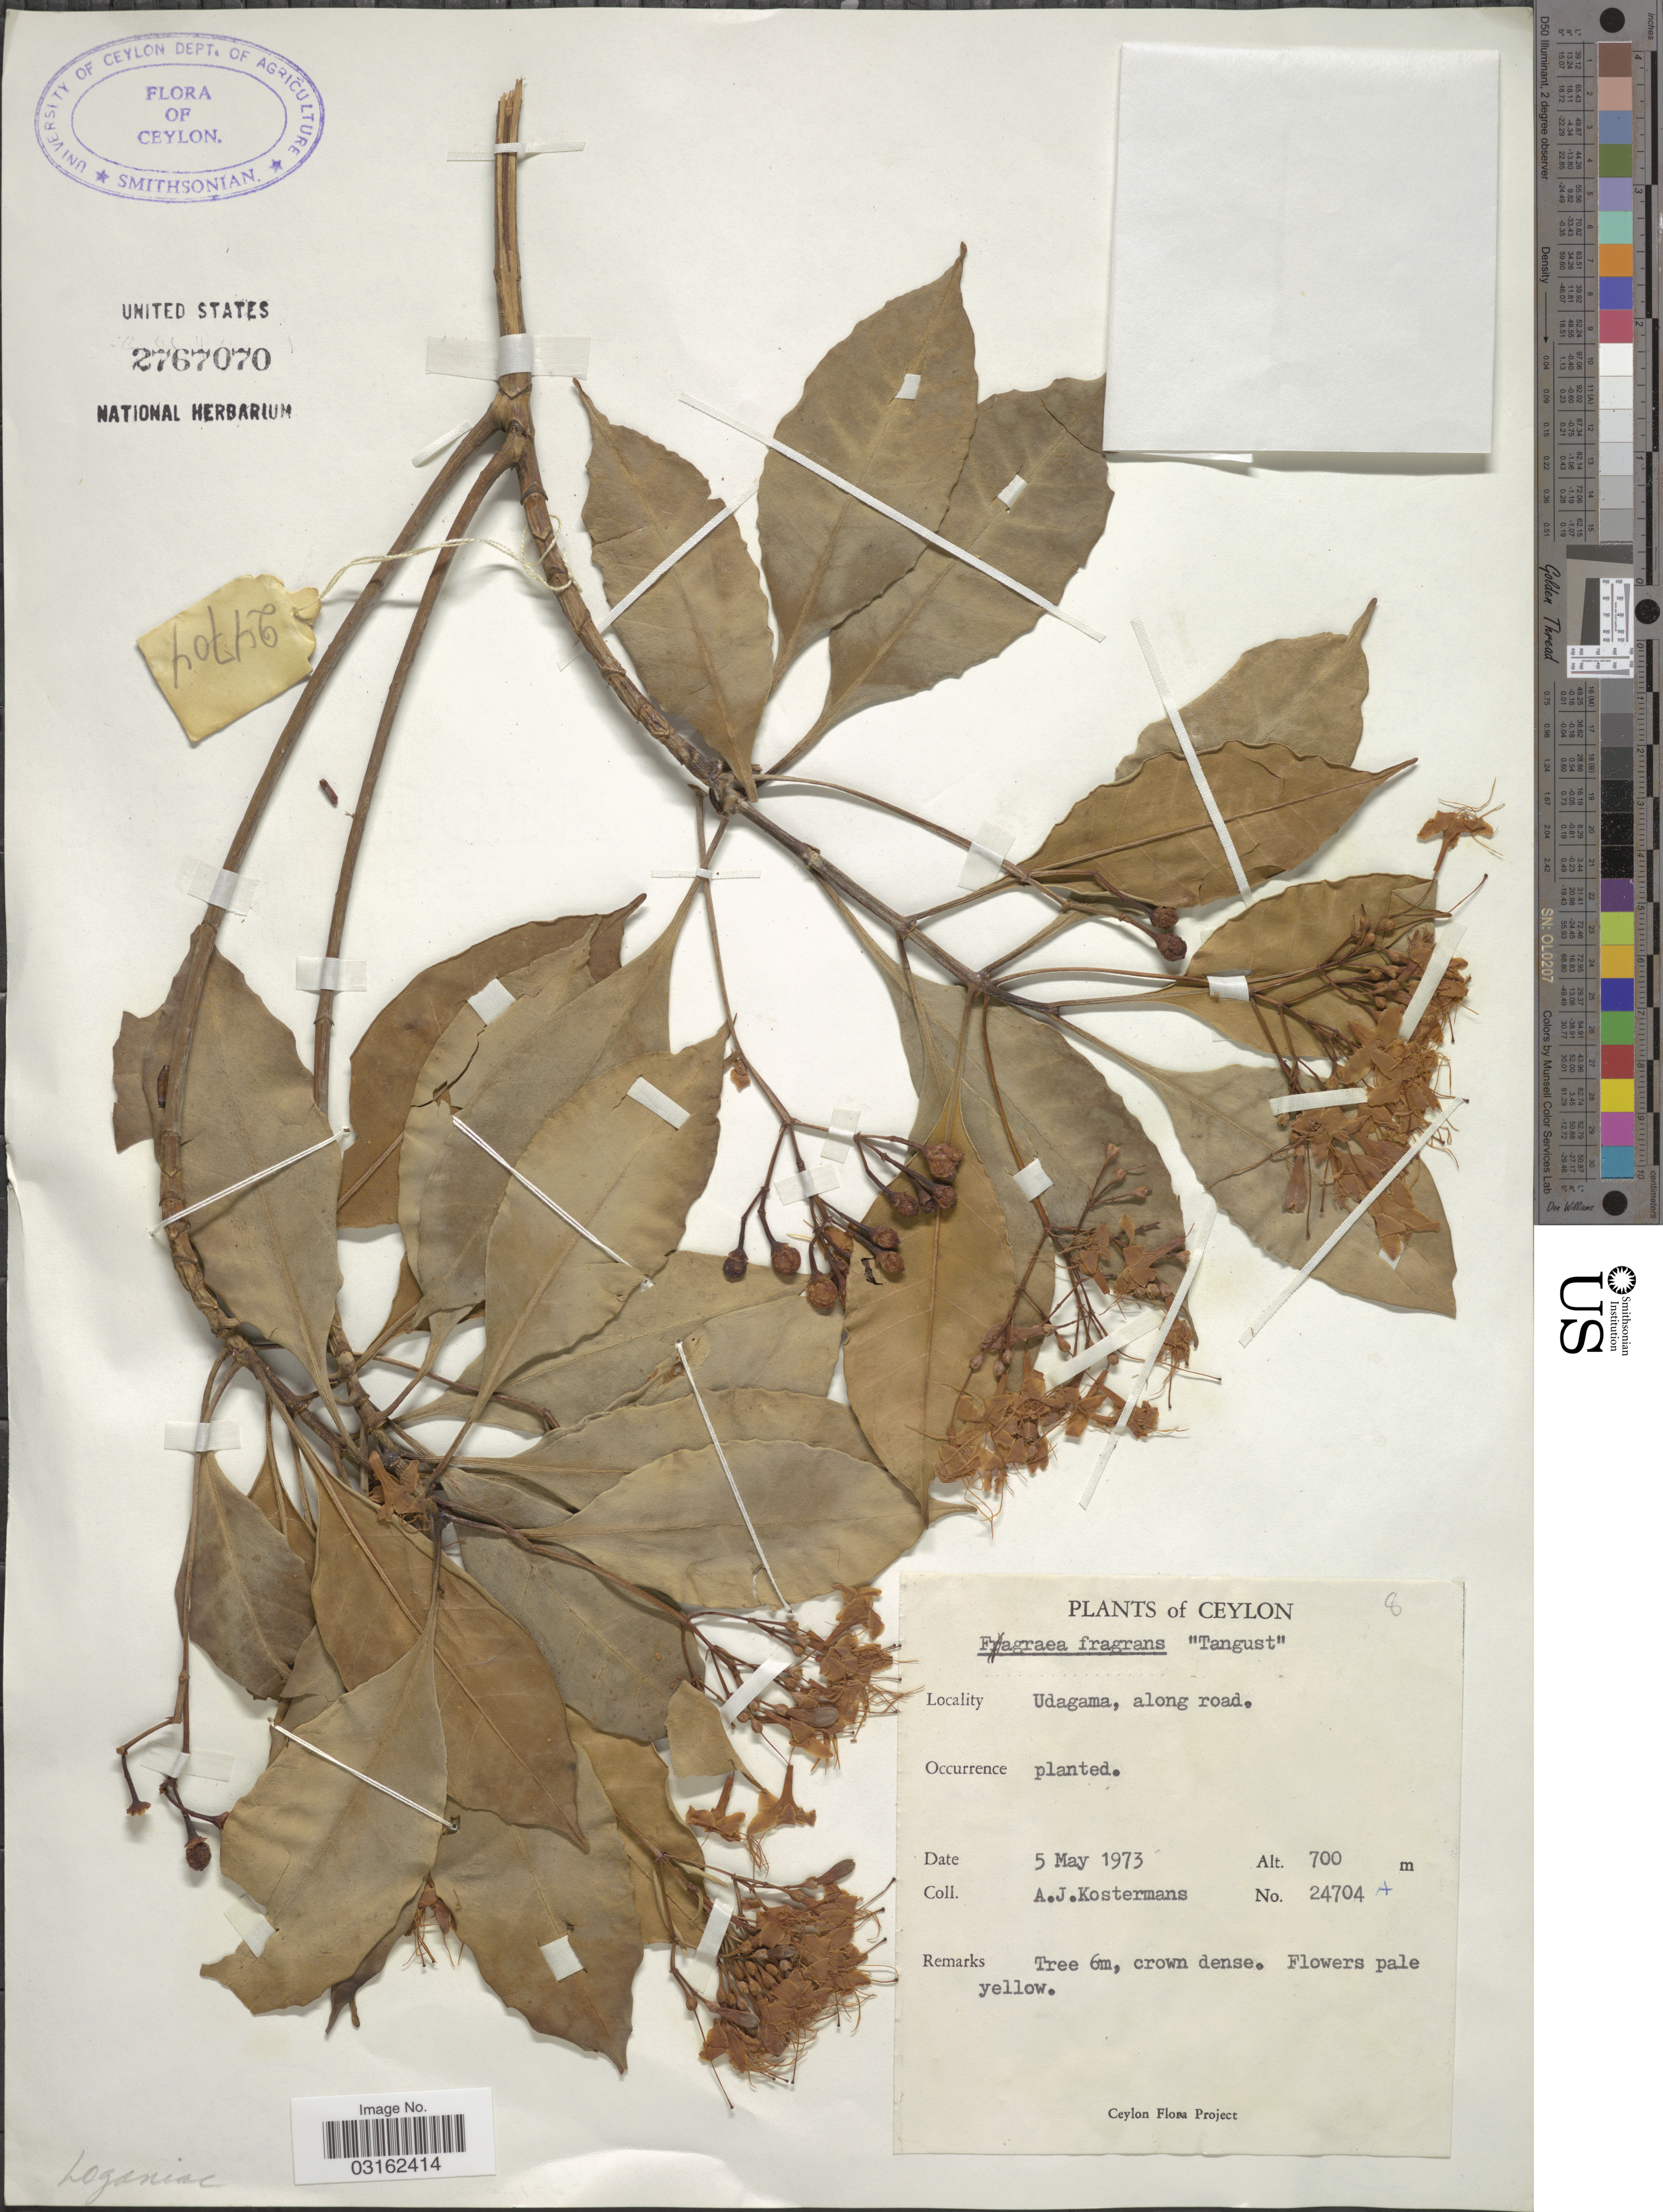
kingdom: Plantae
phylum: Tracheophyta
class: Magnoliopsida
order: Gentianales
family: Gentianaceae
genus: Fagraea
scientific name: Fagraea fragrans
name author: Roxb.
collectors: A. J. G. Kostermans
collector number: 24704A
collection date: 1973-05-05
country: Sri Lanka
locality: Ceylon, Udagama, along road.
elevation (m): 700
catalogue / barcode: US 2767070